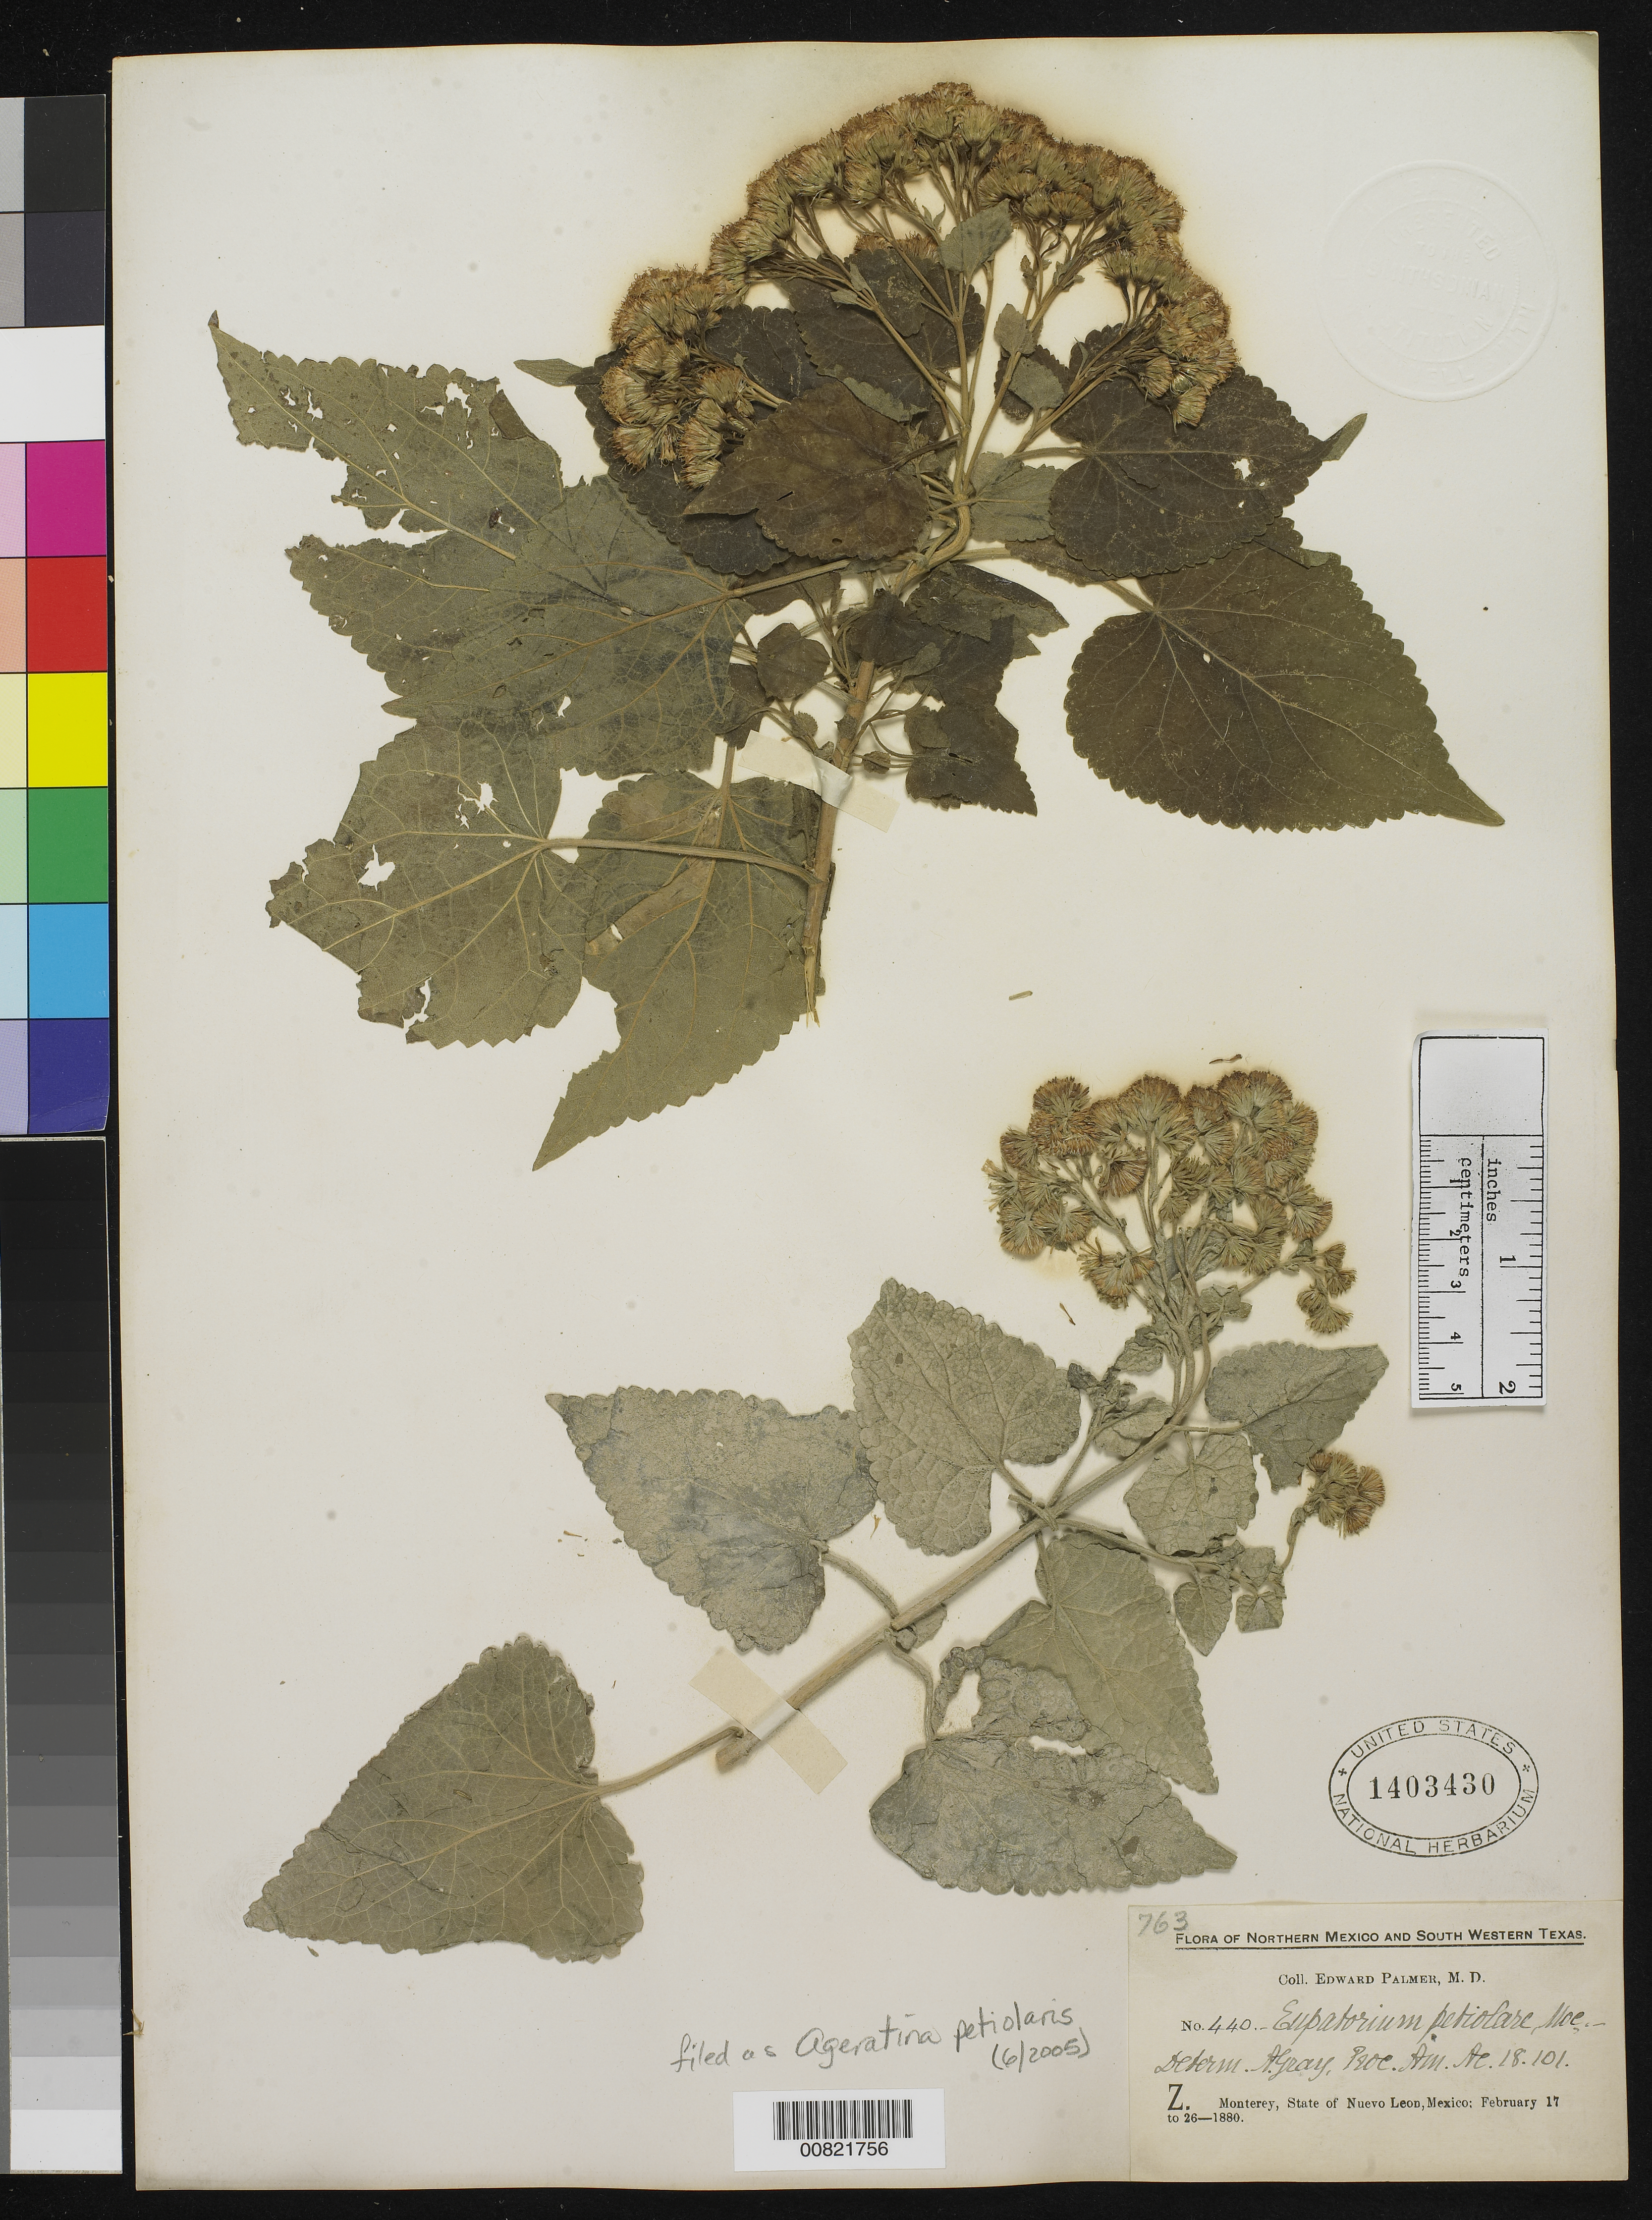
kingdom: Plantae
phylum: Tracheophyta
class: Magnoliopsida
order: Asterales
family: Asteraceae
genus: Ageratina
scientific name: Ageratina petiolaris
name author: (Moc. & Sessé ex DC.) R.M. King & H. Rob.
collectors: E. Palmer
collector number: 440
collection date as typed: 17 Feb 1880 to 26 Feb 1880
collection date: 1880-02-17/1880-02-26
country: Mexico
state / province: Nuevo León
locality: Z. Monterrey, Nuevo León.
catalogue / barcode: US 1403430